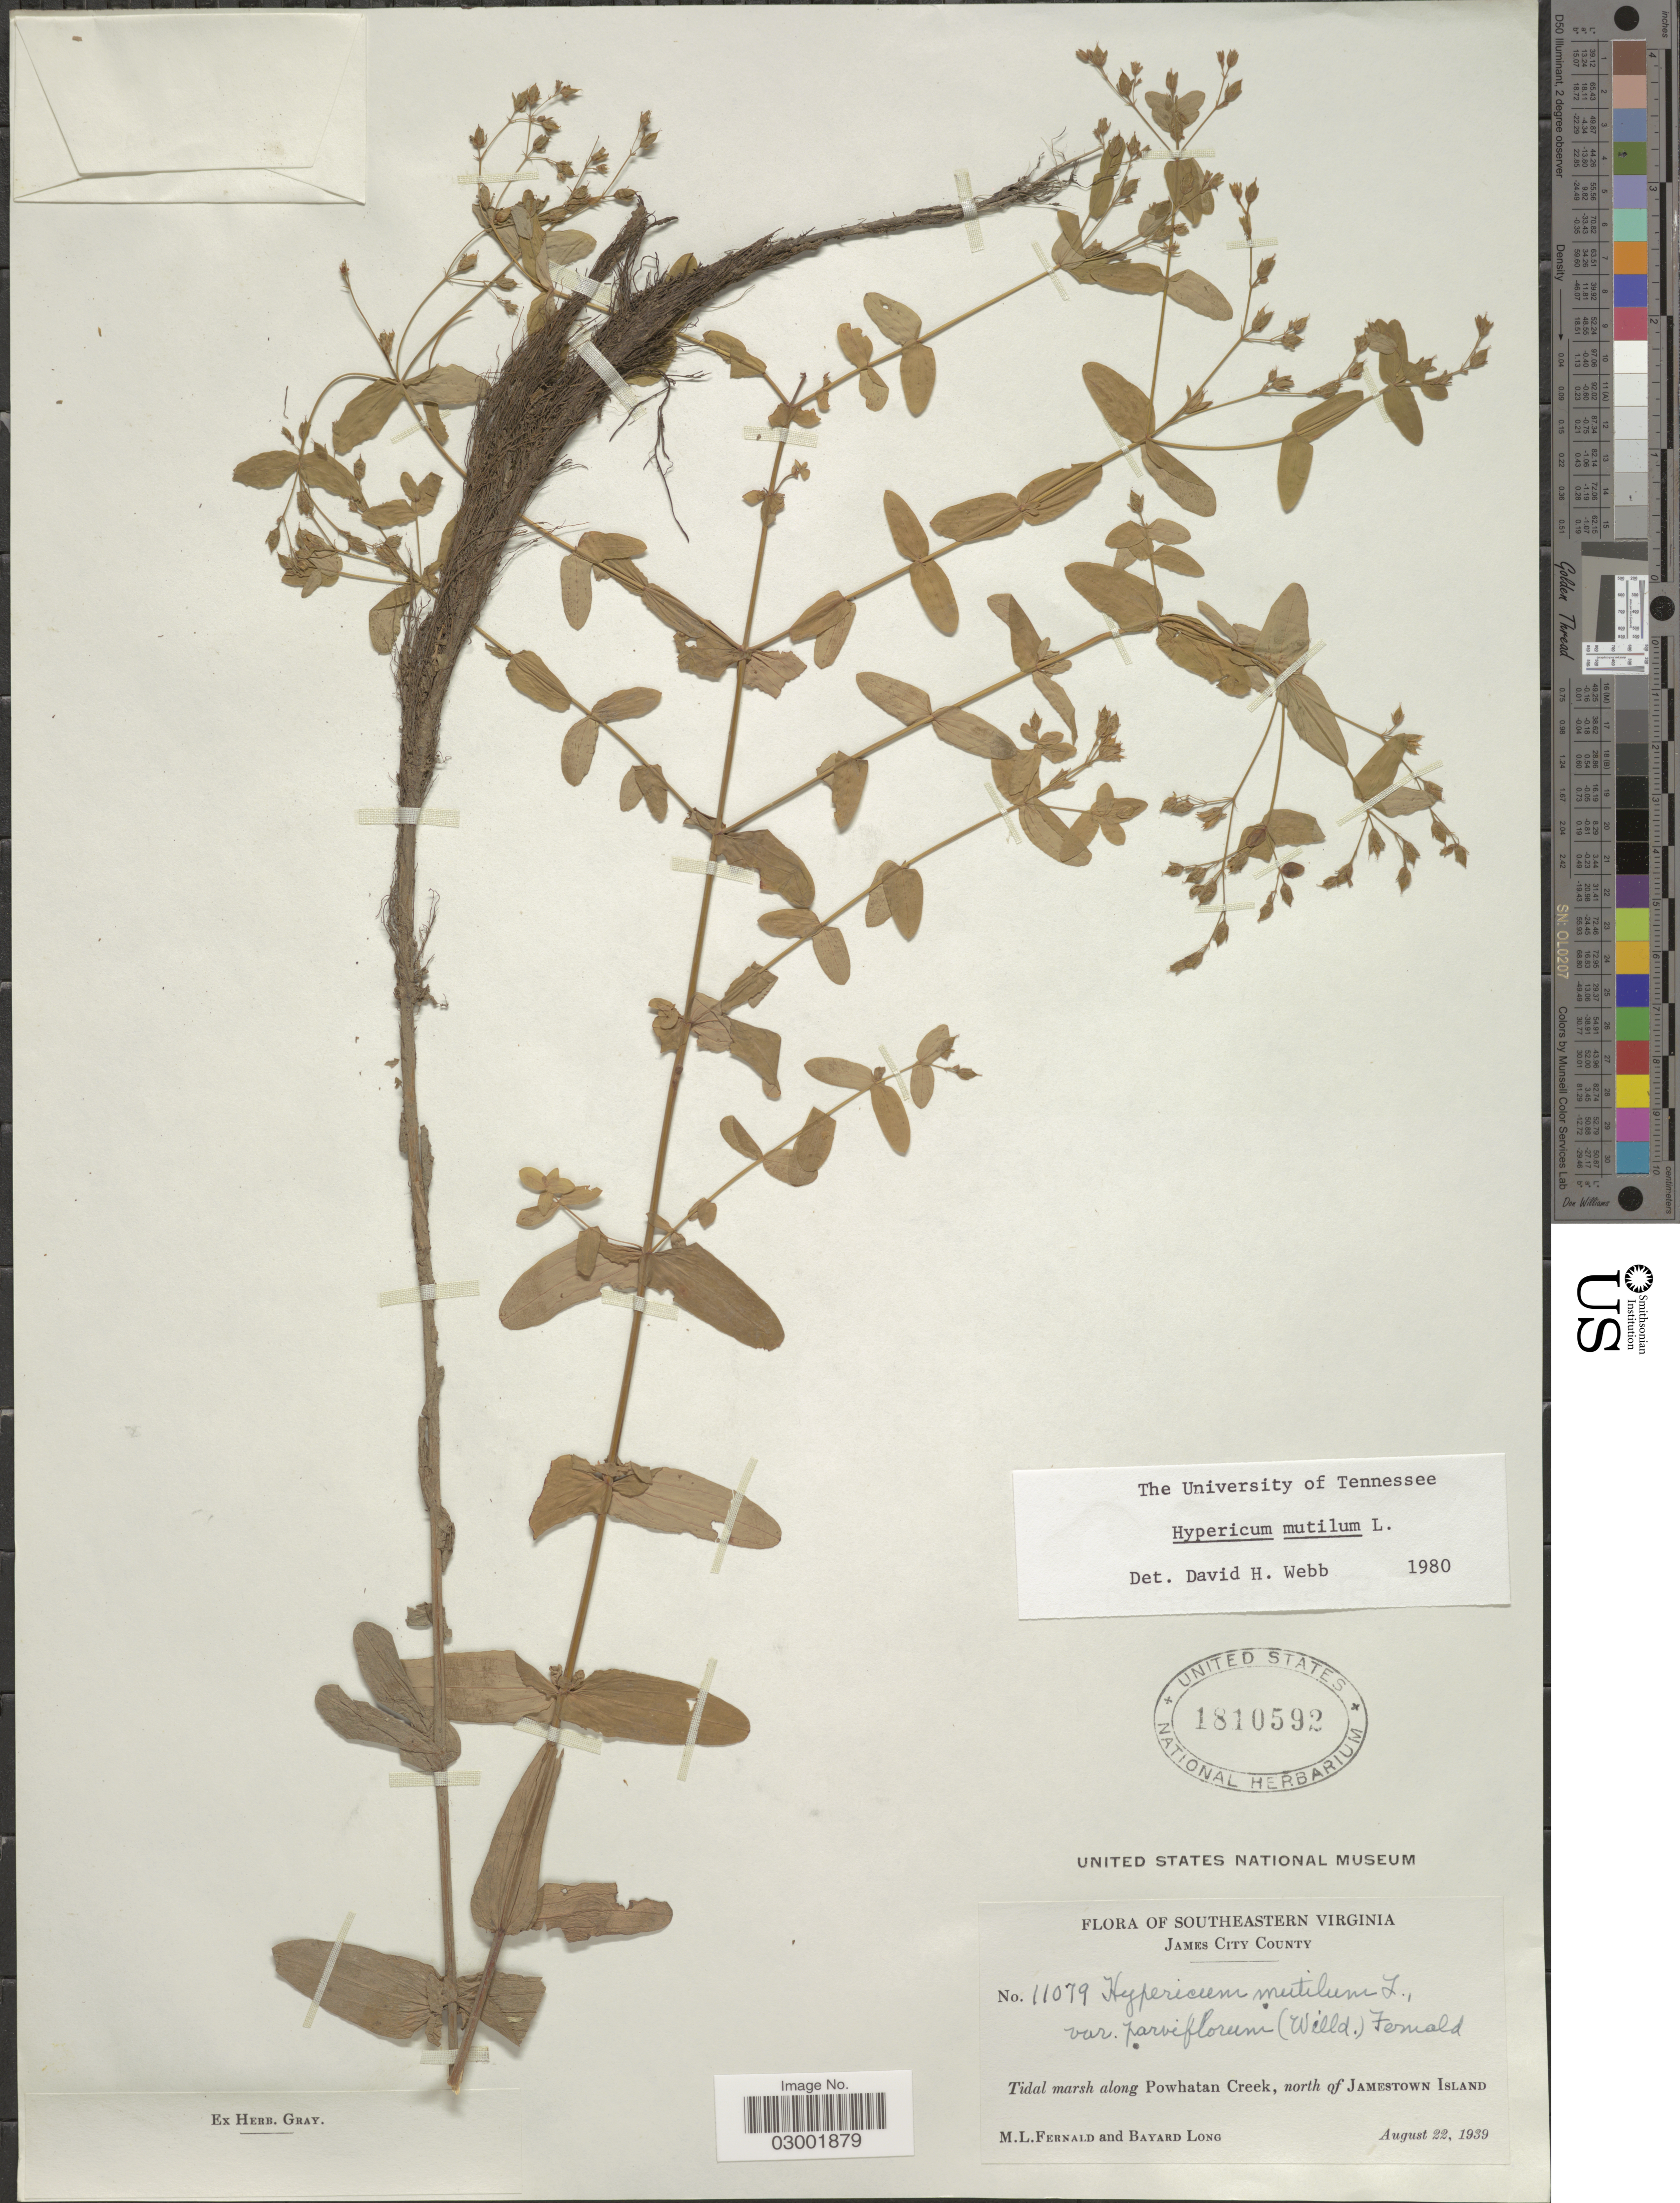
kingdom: Plantae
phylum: Tracheophyta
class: Magnoliopsida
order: Malpighiales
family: Hypericaceae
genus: Hypericum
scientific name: Hypericum mutilum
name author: L.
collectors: M. L. Fernald & B. Long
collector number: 11079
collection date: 1939-08-22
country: United States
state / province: Virginia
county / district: James City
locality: Southeastern Virginia, James City County, Tidal marsh along Powhatan Creek, north of Jamestown Island.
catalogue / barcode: US 1810592